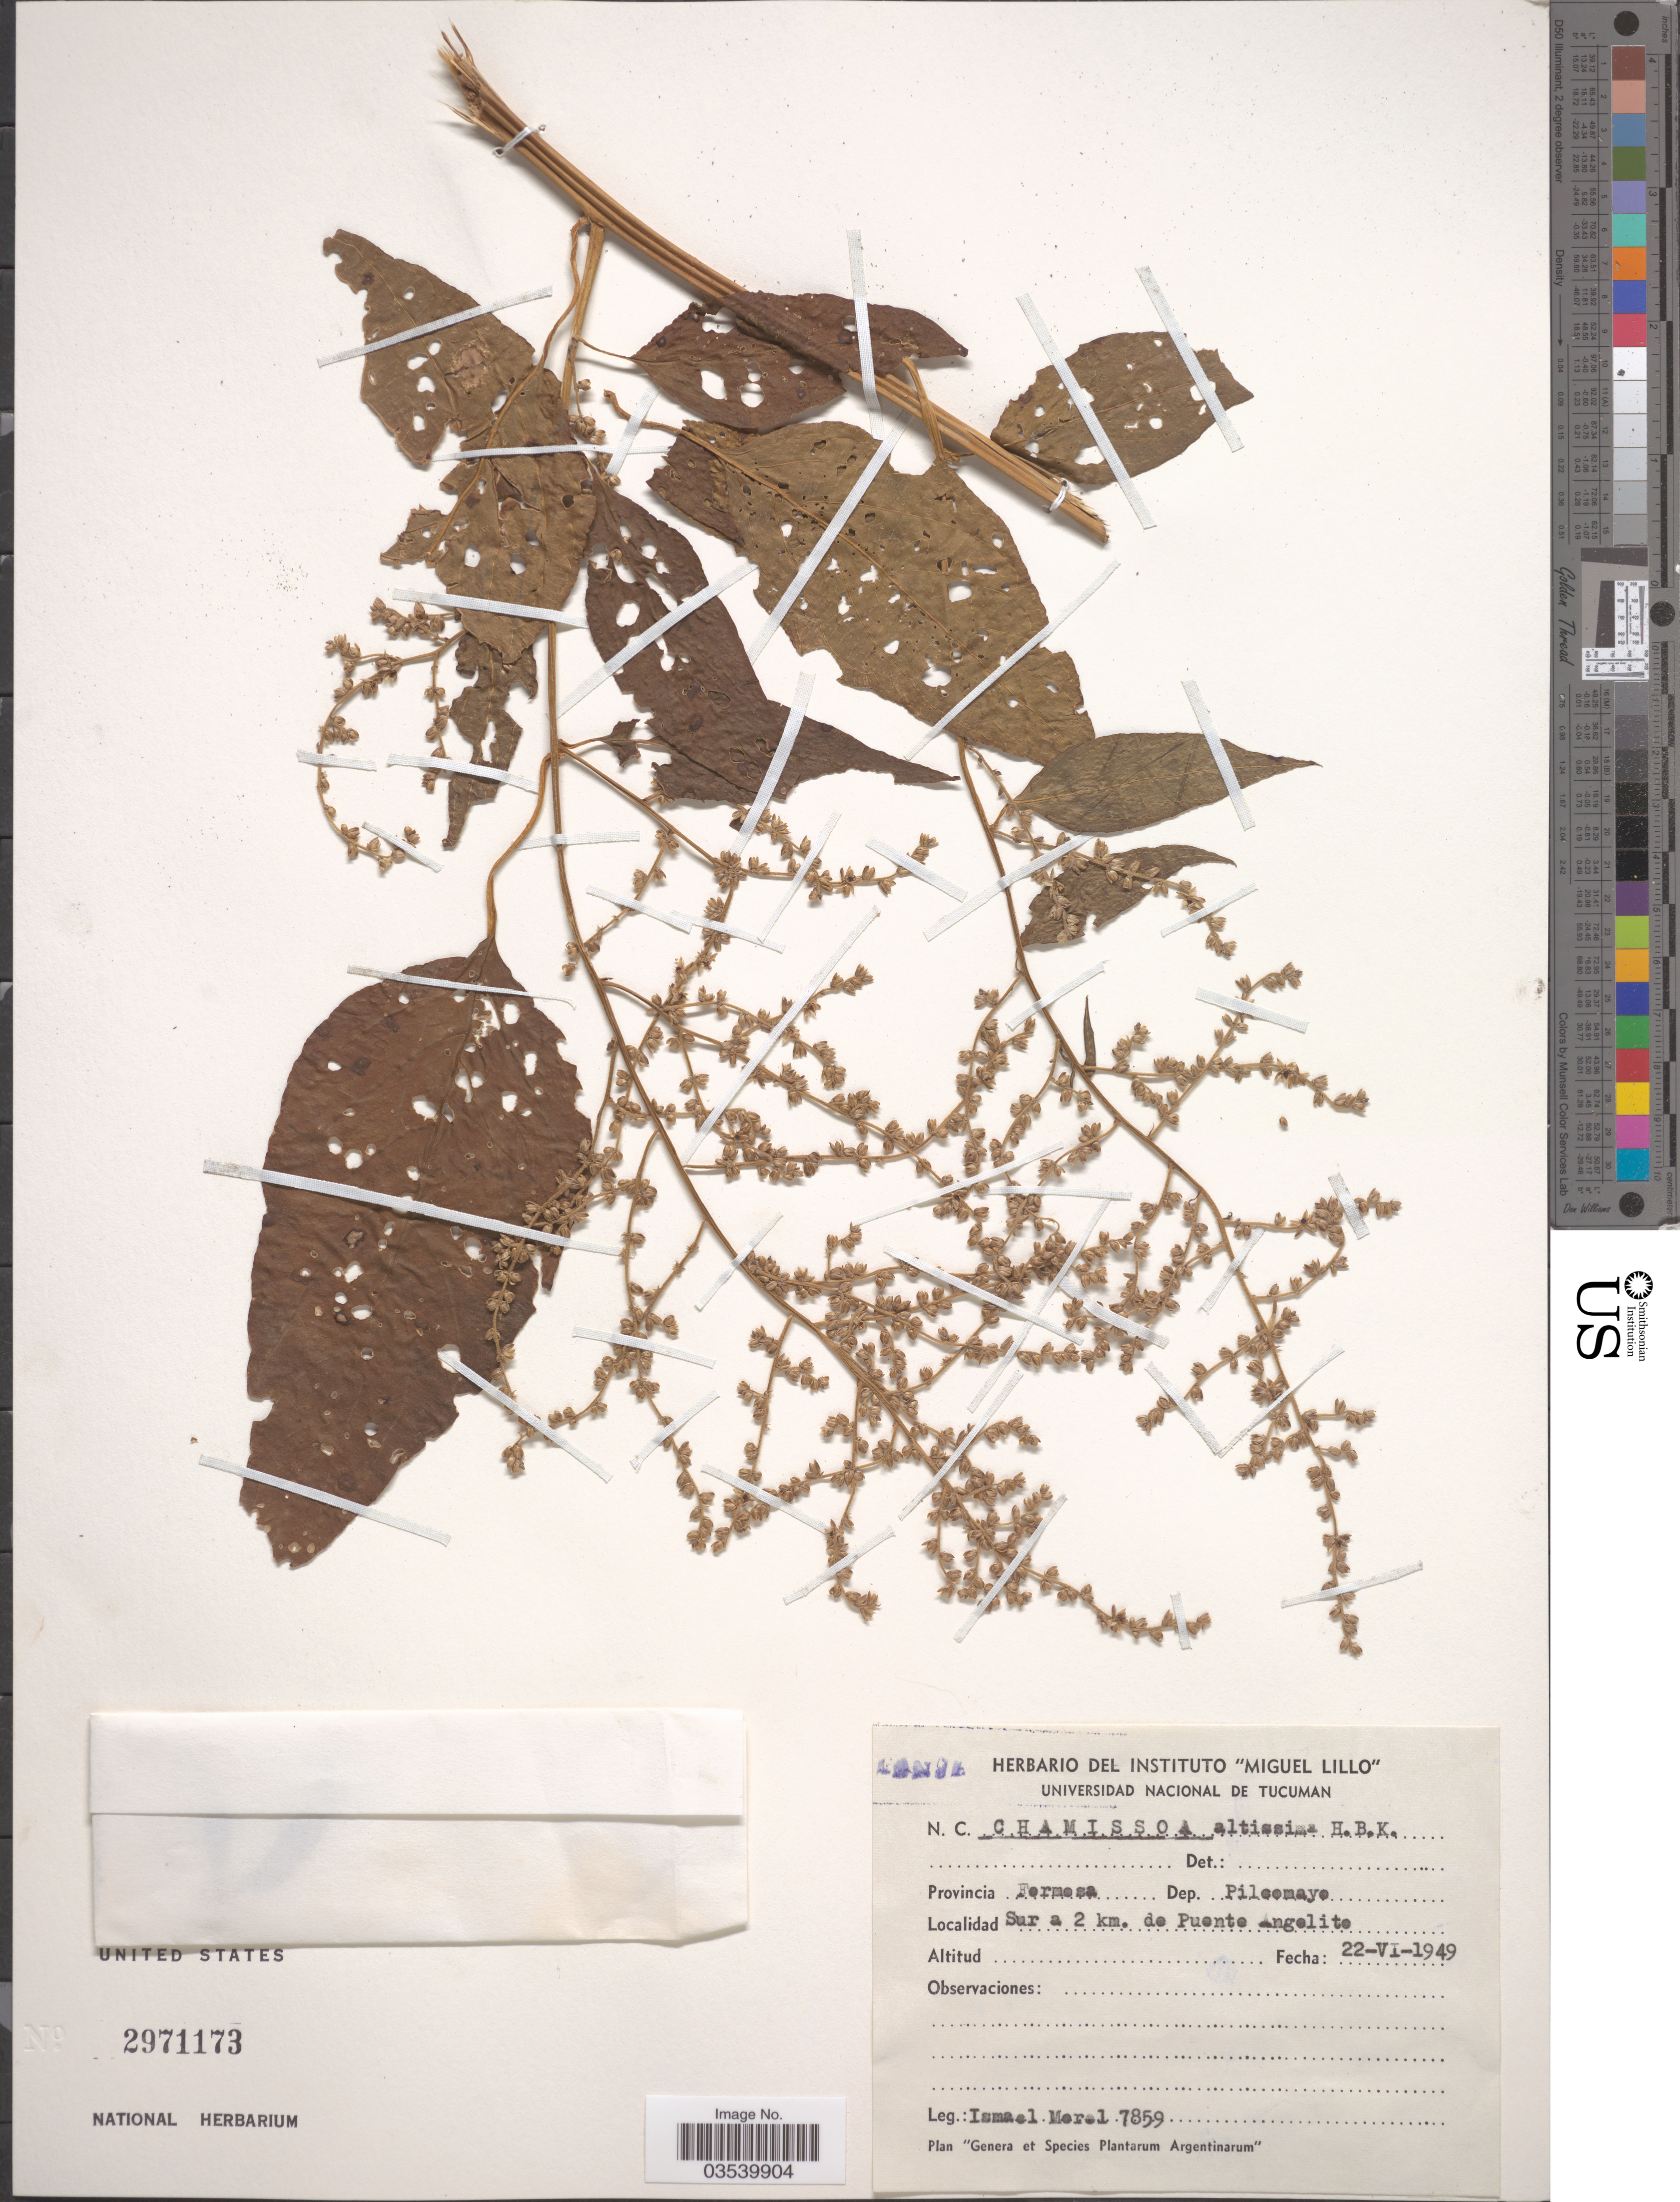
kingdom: Plantae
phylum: Tracheophyta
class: Magnoliopsida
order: Caryophyllales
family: Amaranthaceae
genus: Chamissoa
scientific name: Chamissoa altissima var. altissima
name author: (Jacq.) Kunth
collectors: I. Morel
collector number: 7859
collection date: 1949-06-22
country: Argentina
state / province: Formosa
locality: Dep. Pilcomayo. Sur a 2 km. de Puente Angelito.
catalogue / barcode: US 2971173